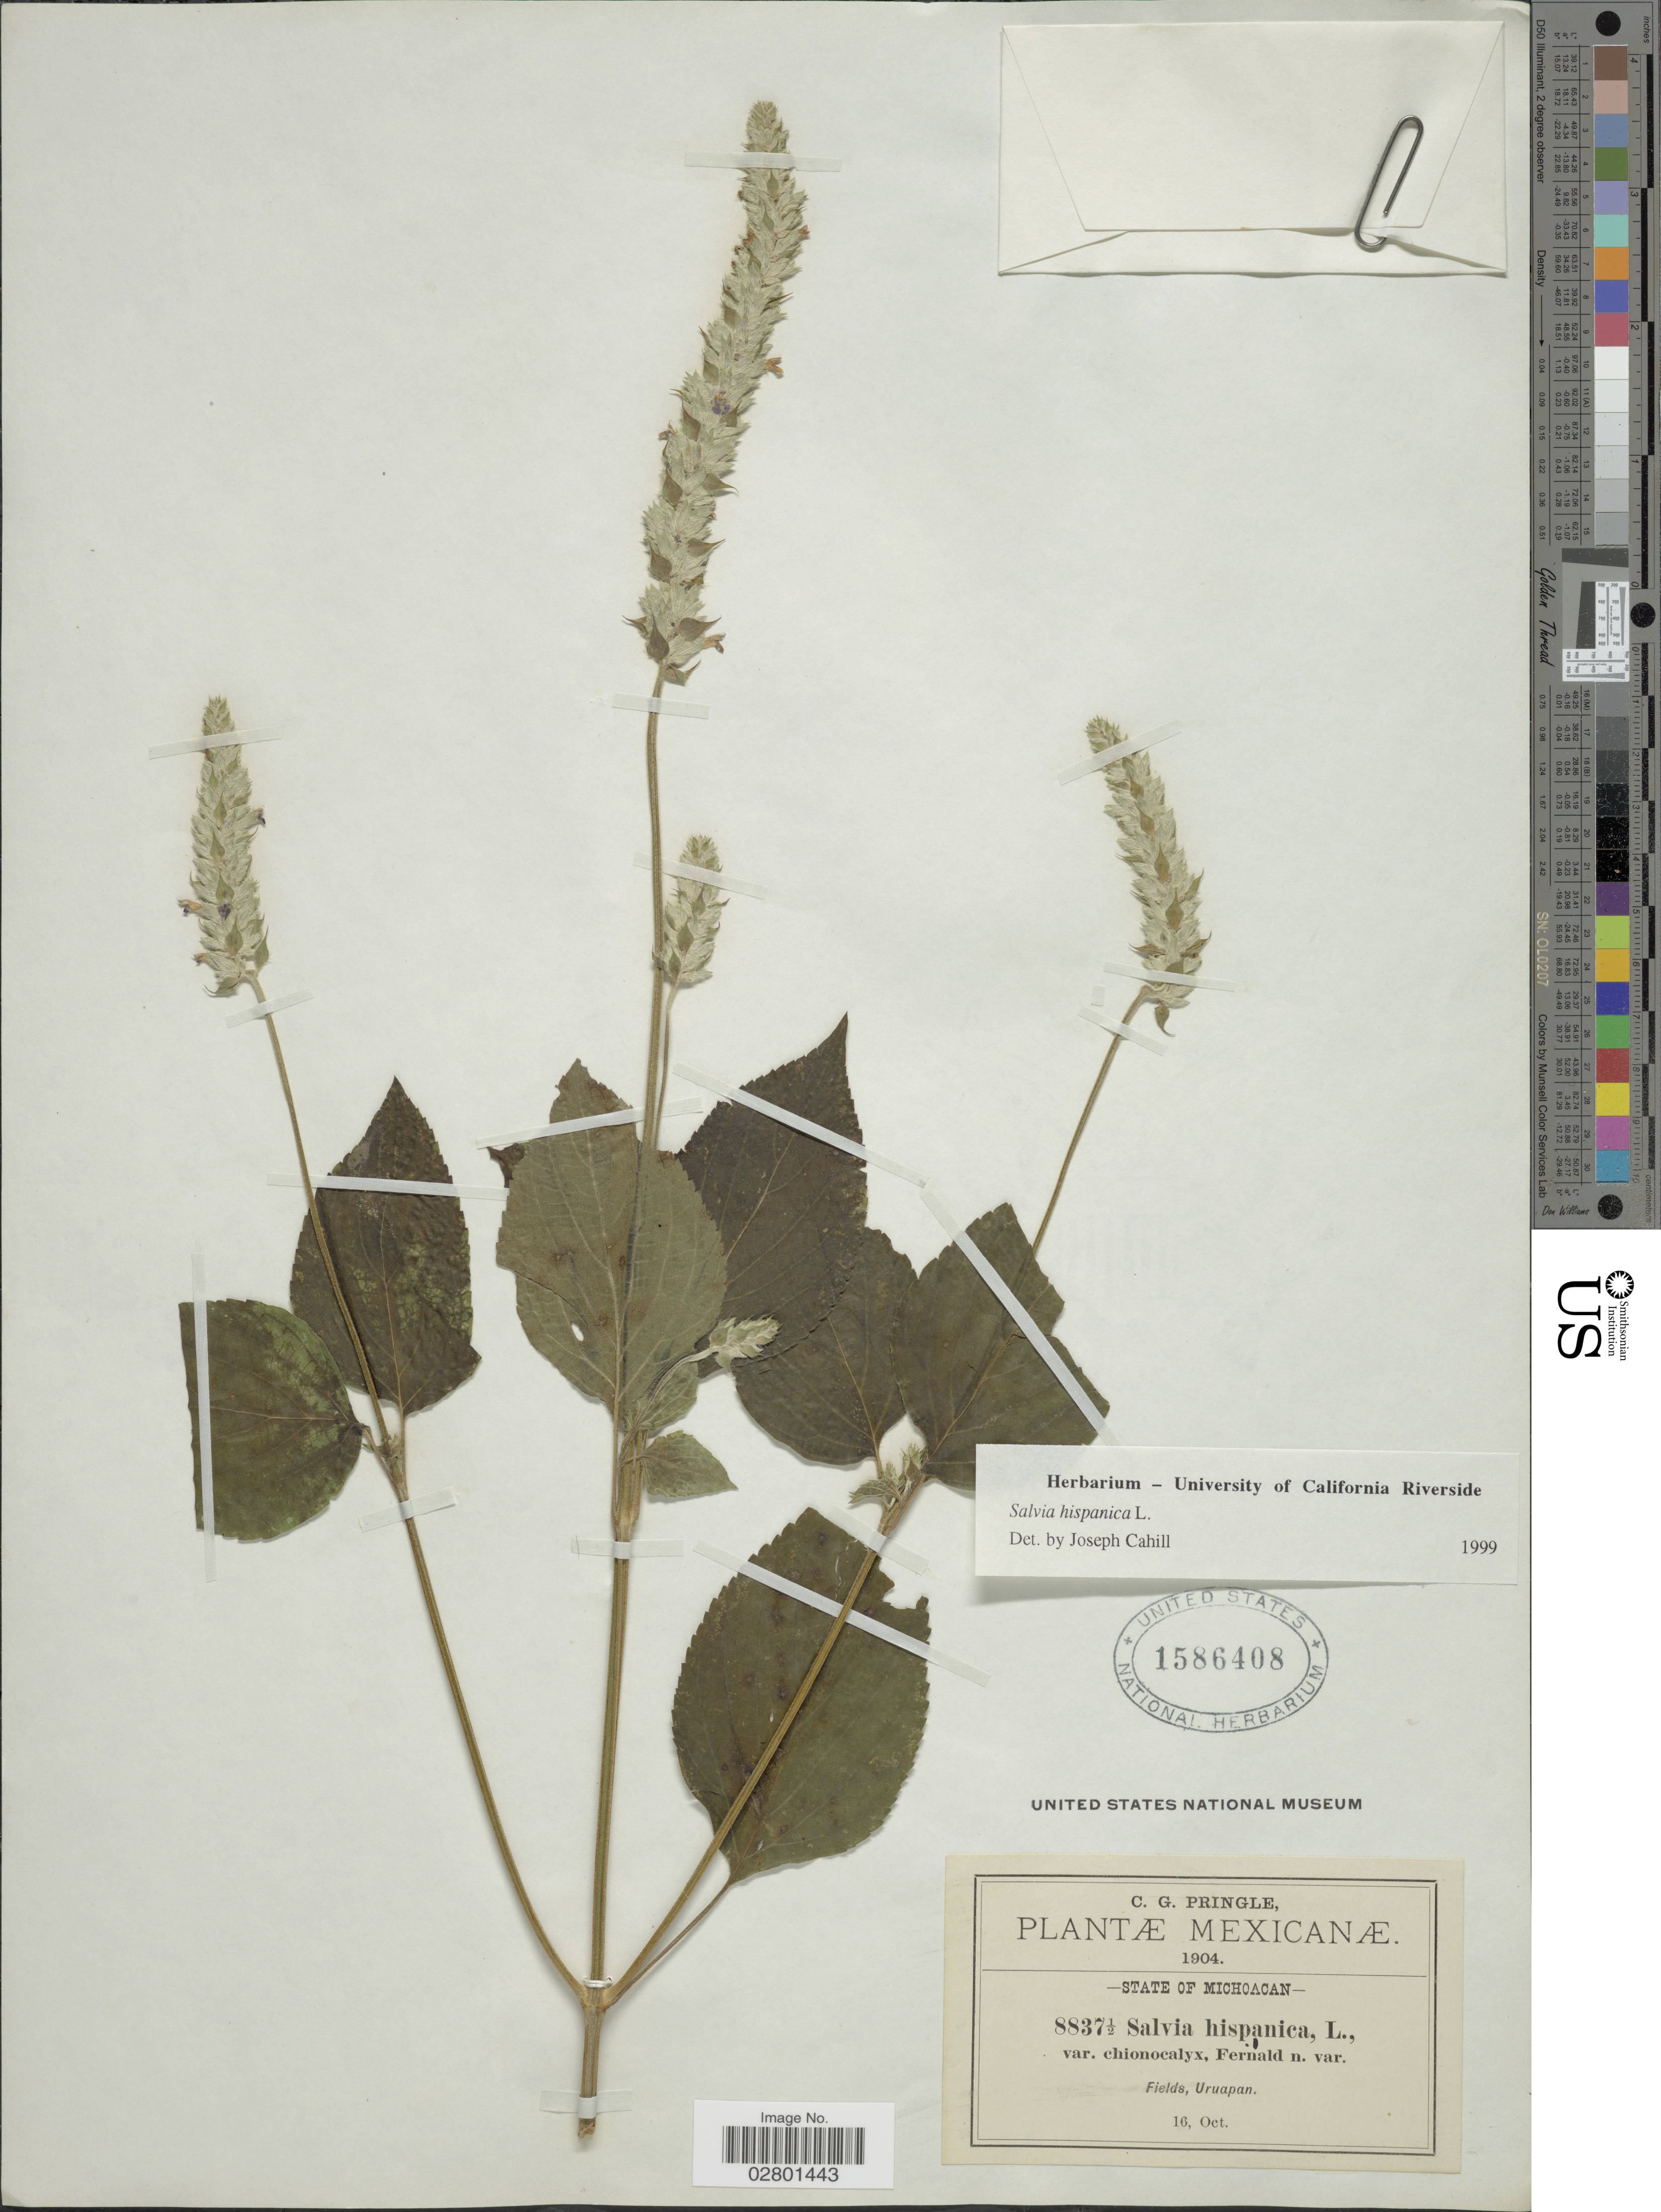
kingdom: Plantae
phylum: Tracheophyta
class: Magnoliopsida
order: Lamiales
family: Lamiaceae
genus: Salvia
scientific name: Salvia hispanica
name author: L.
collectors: C. G. Pringle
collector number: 8837½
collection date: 1904-10-16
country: Mexico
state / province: Michoacán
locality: Fields, Uruapan.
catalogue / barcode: US 1586408